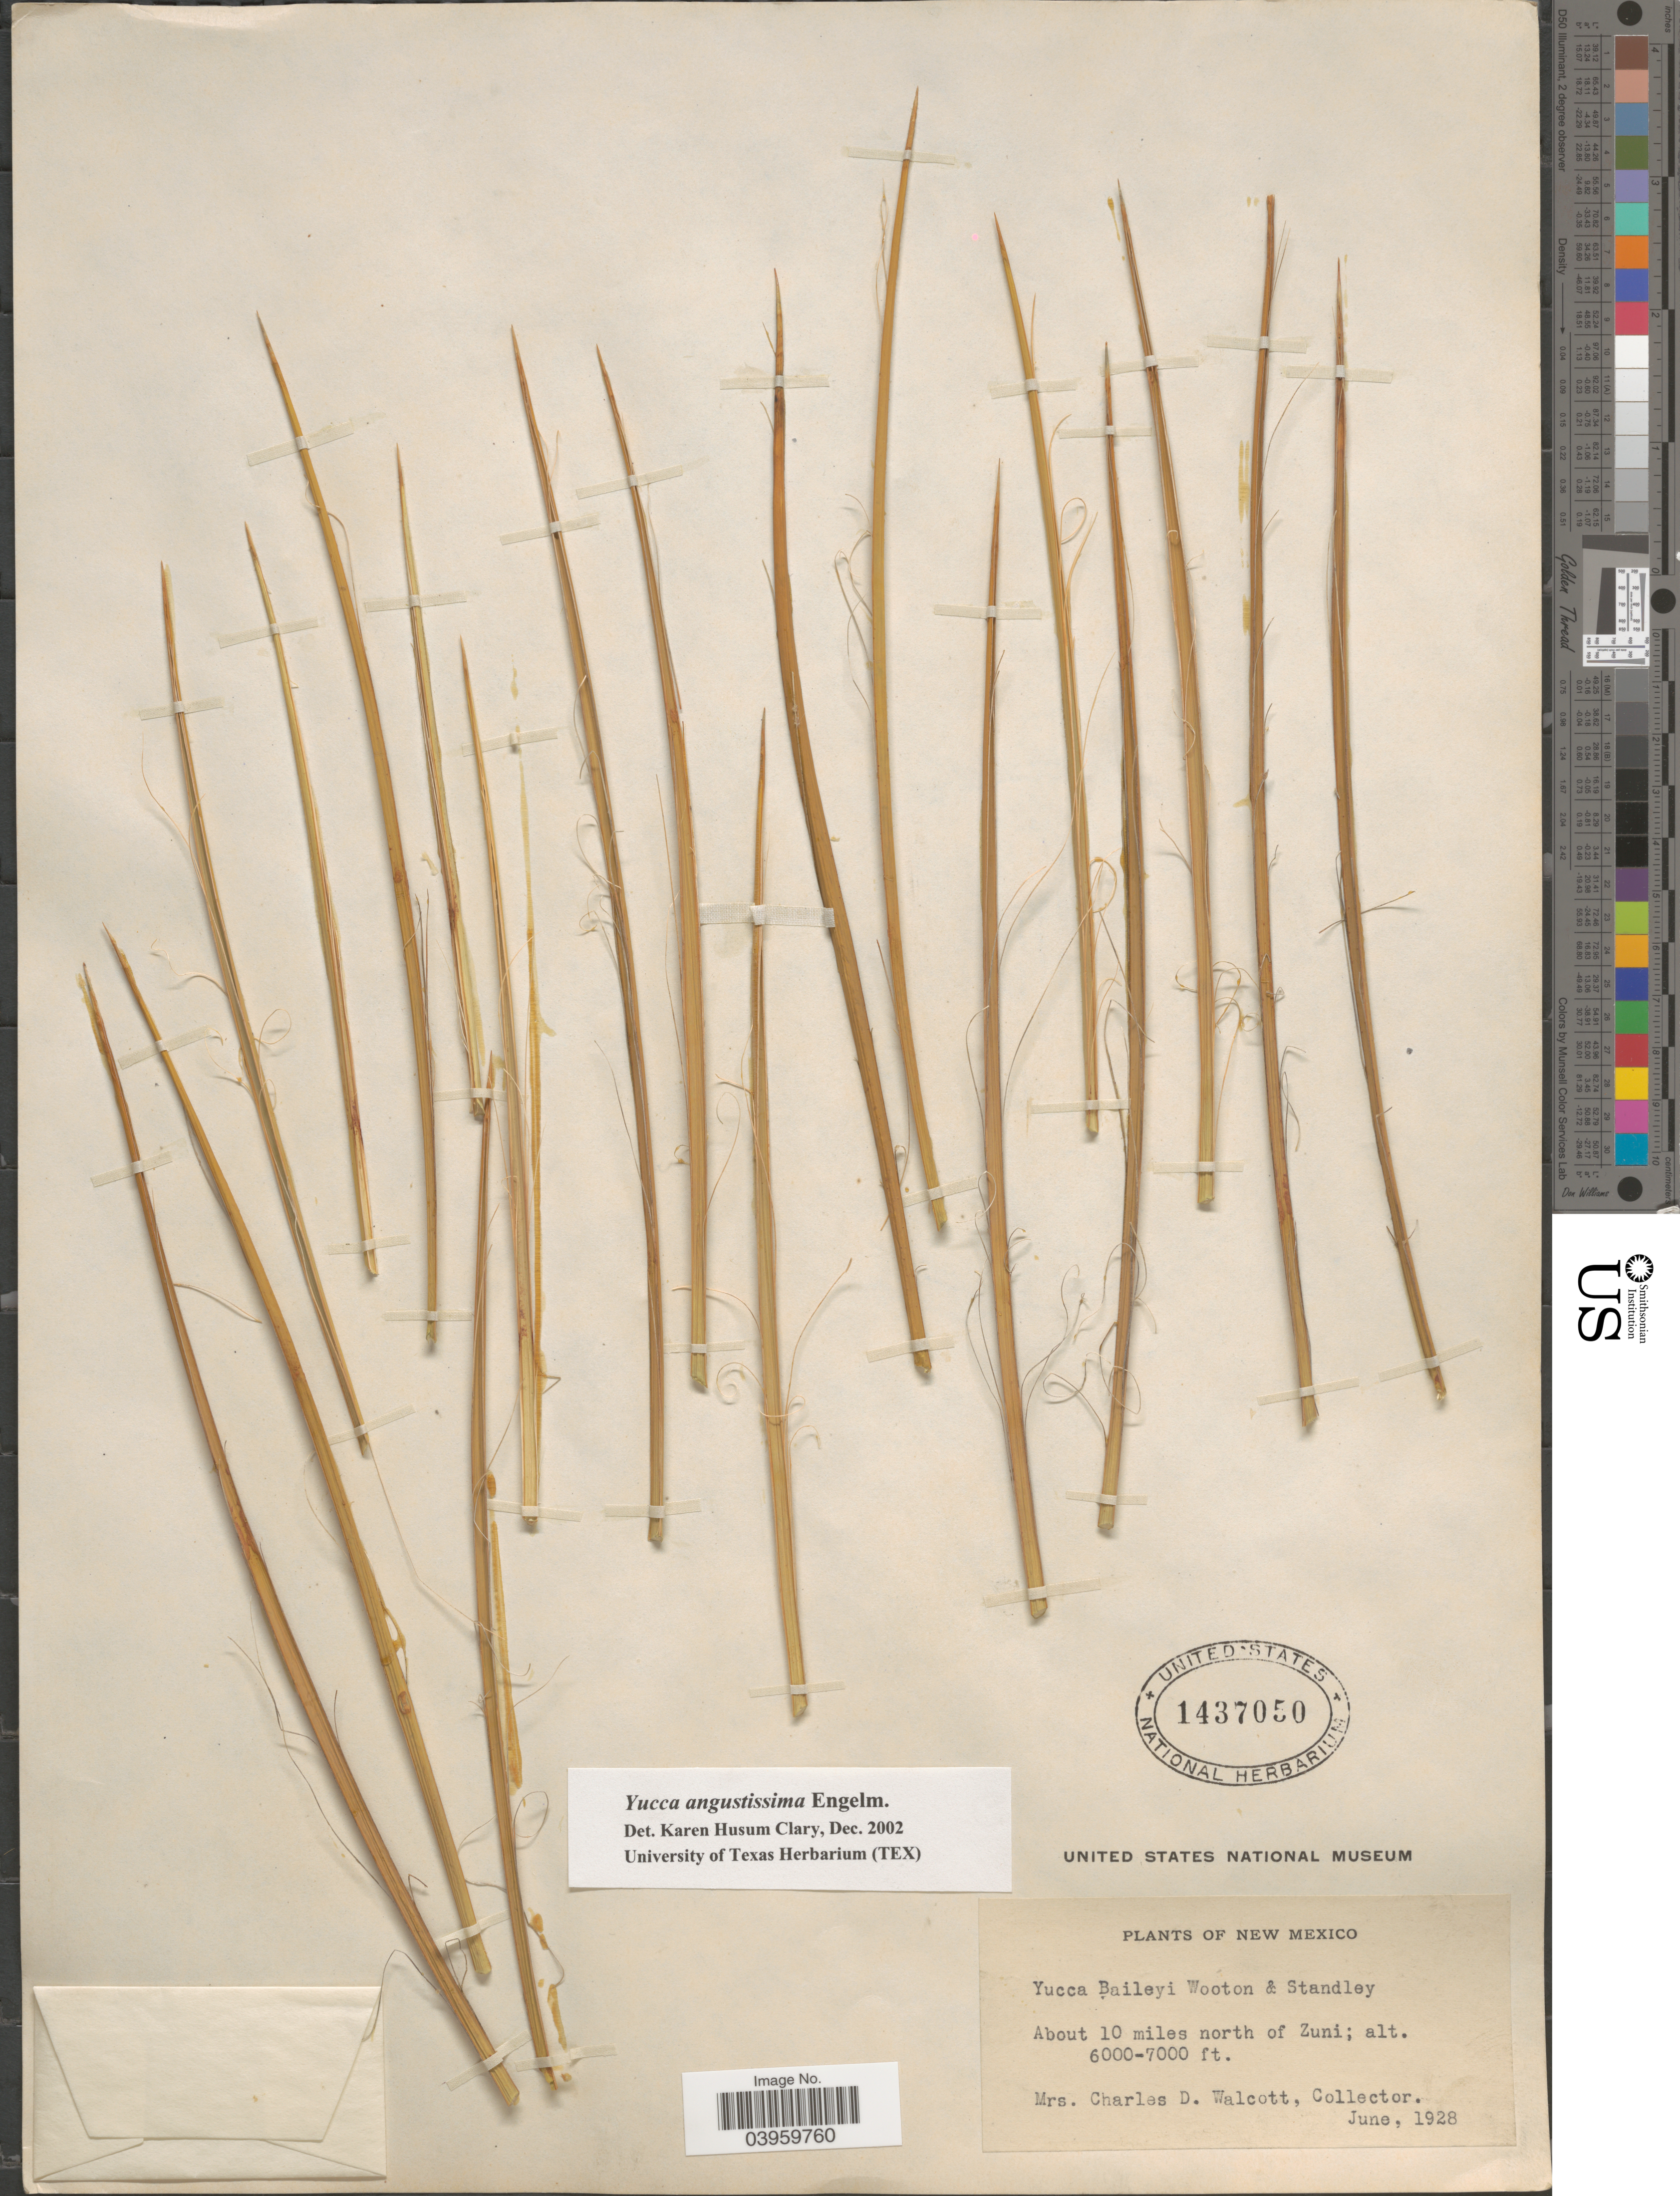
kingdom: Plantae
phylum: Tracheophyta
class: Liliopsida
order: Asparagales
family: Asparagaceae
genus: Yucca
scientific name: Yucca angustissima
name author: Engelm. ex Trel.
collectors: C. Walcott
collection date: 1928-06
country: United States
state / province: New Mexico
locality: About 10 miles north of Zuni.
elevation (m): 1829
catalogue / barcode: US 1437050